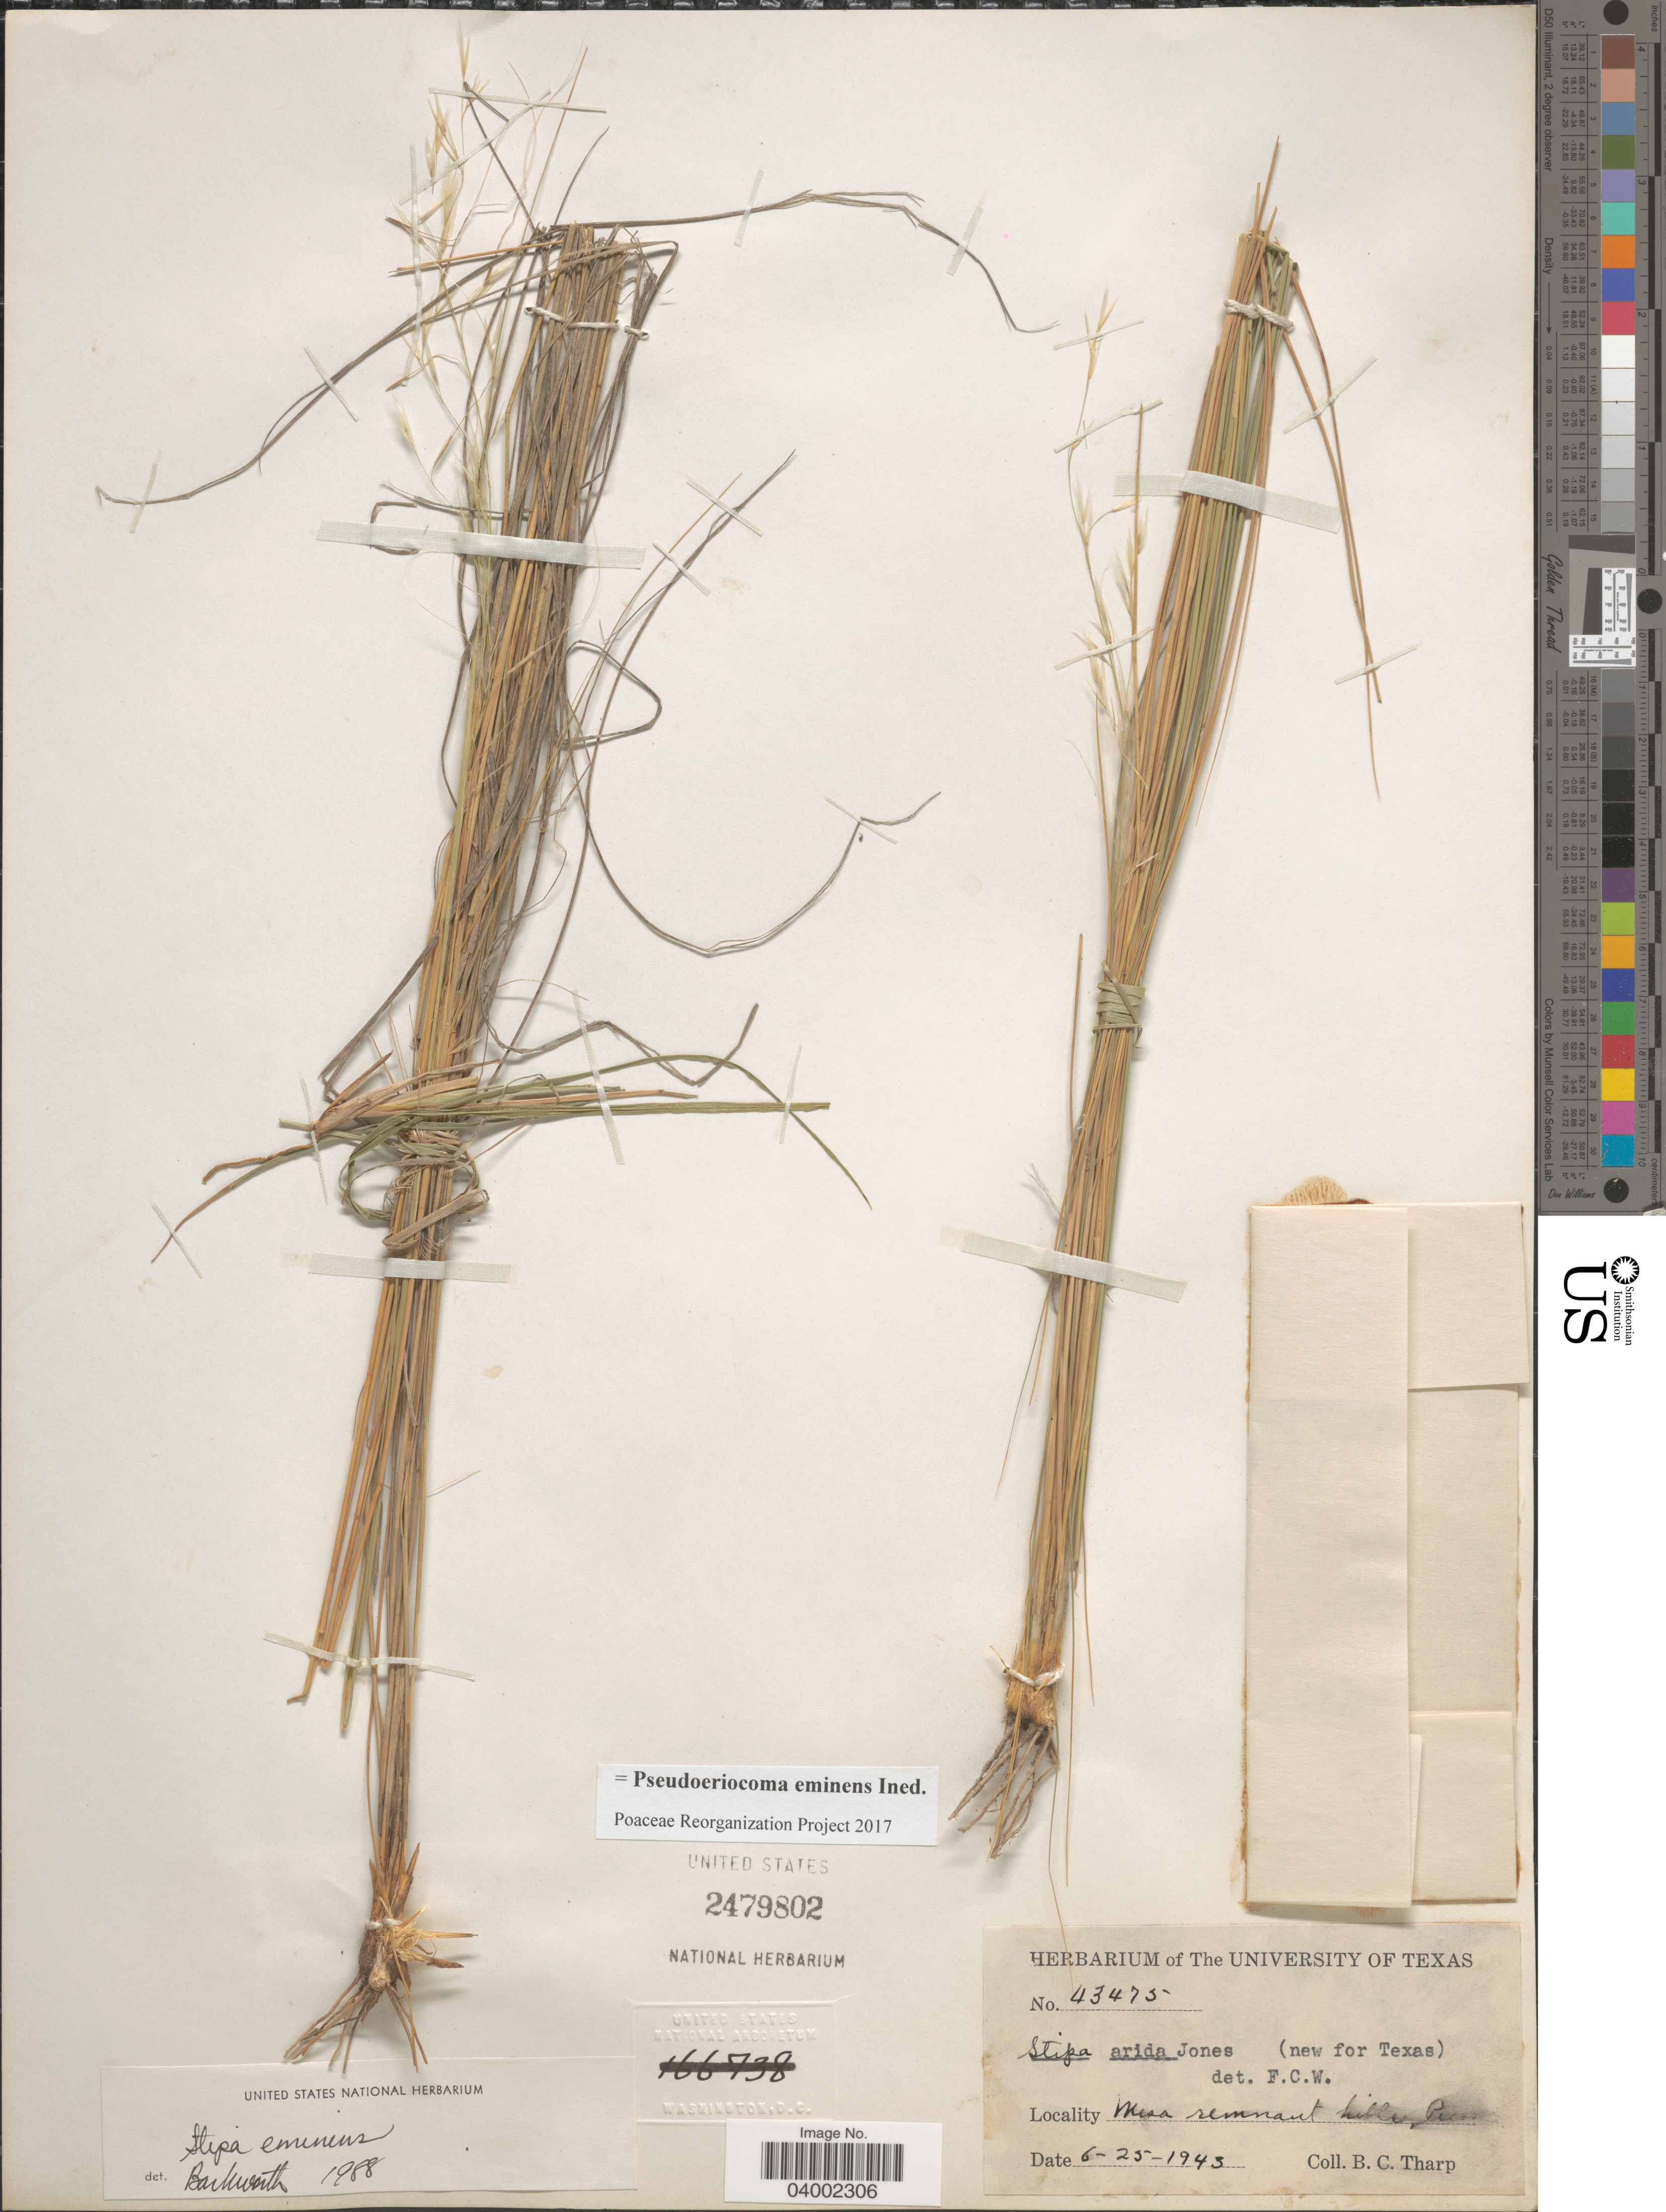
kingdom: Plantae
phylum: Tracheophyta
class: Liliopsida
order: Poales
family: Poaceae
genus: Pseudoeriocoma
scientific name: Pseudoeriocoma eminens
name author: (Cav.) Romasch.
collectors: B. C. Tharp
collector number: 43475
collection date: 1943-06-25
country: United States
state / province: Texas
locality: Mesa remnant hills, Pecos.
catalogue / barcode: US 2479802